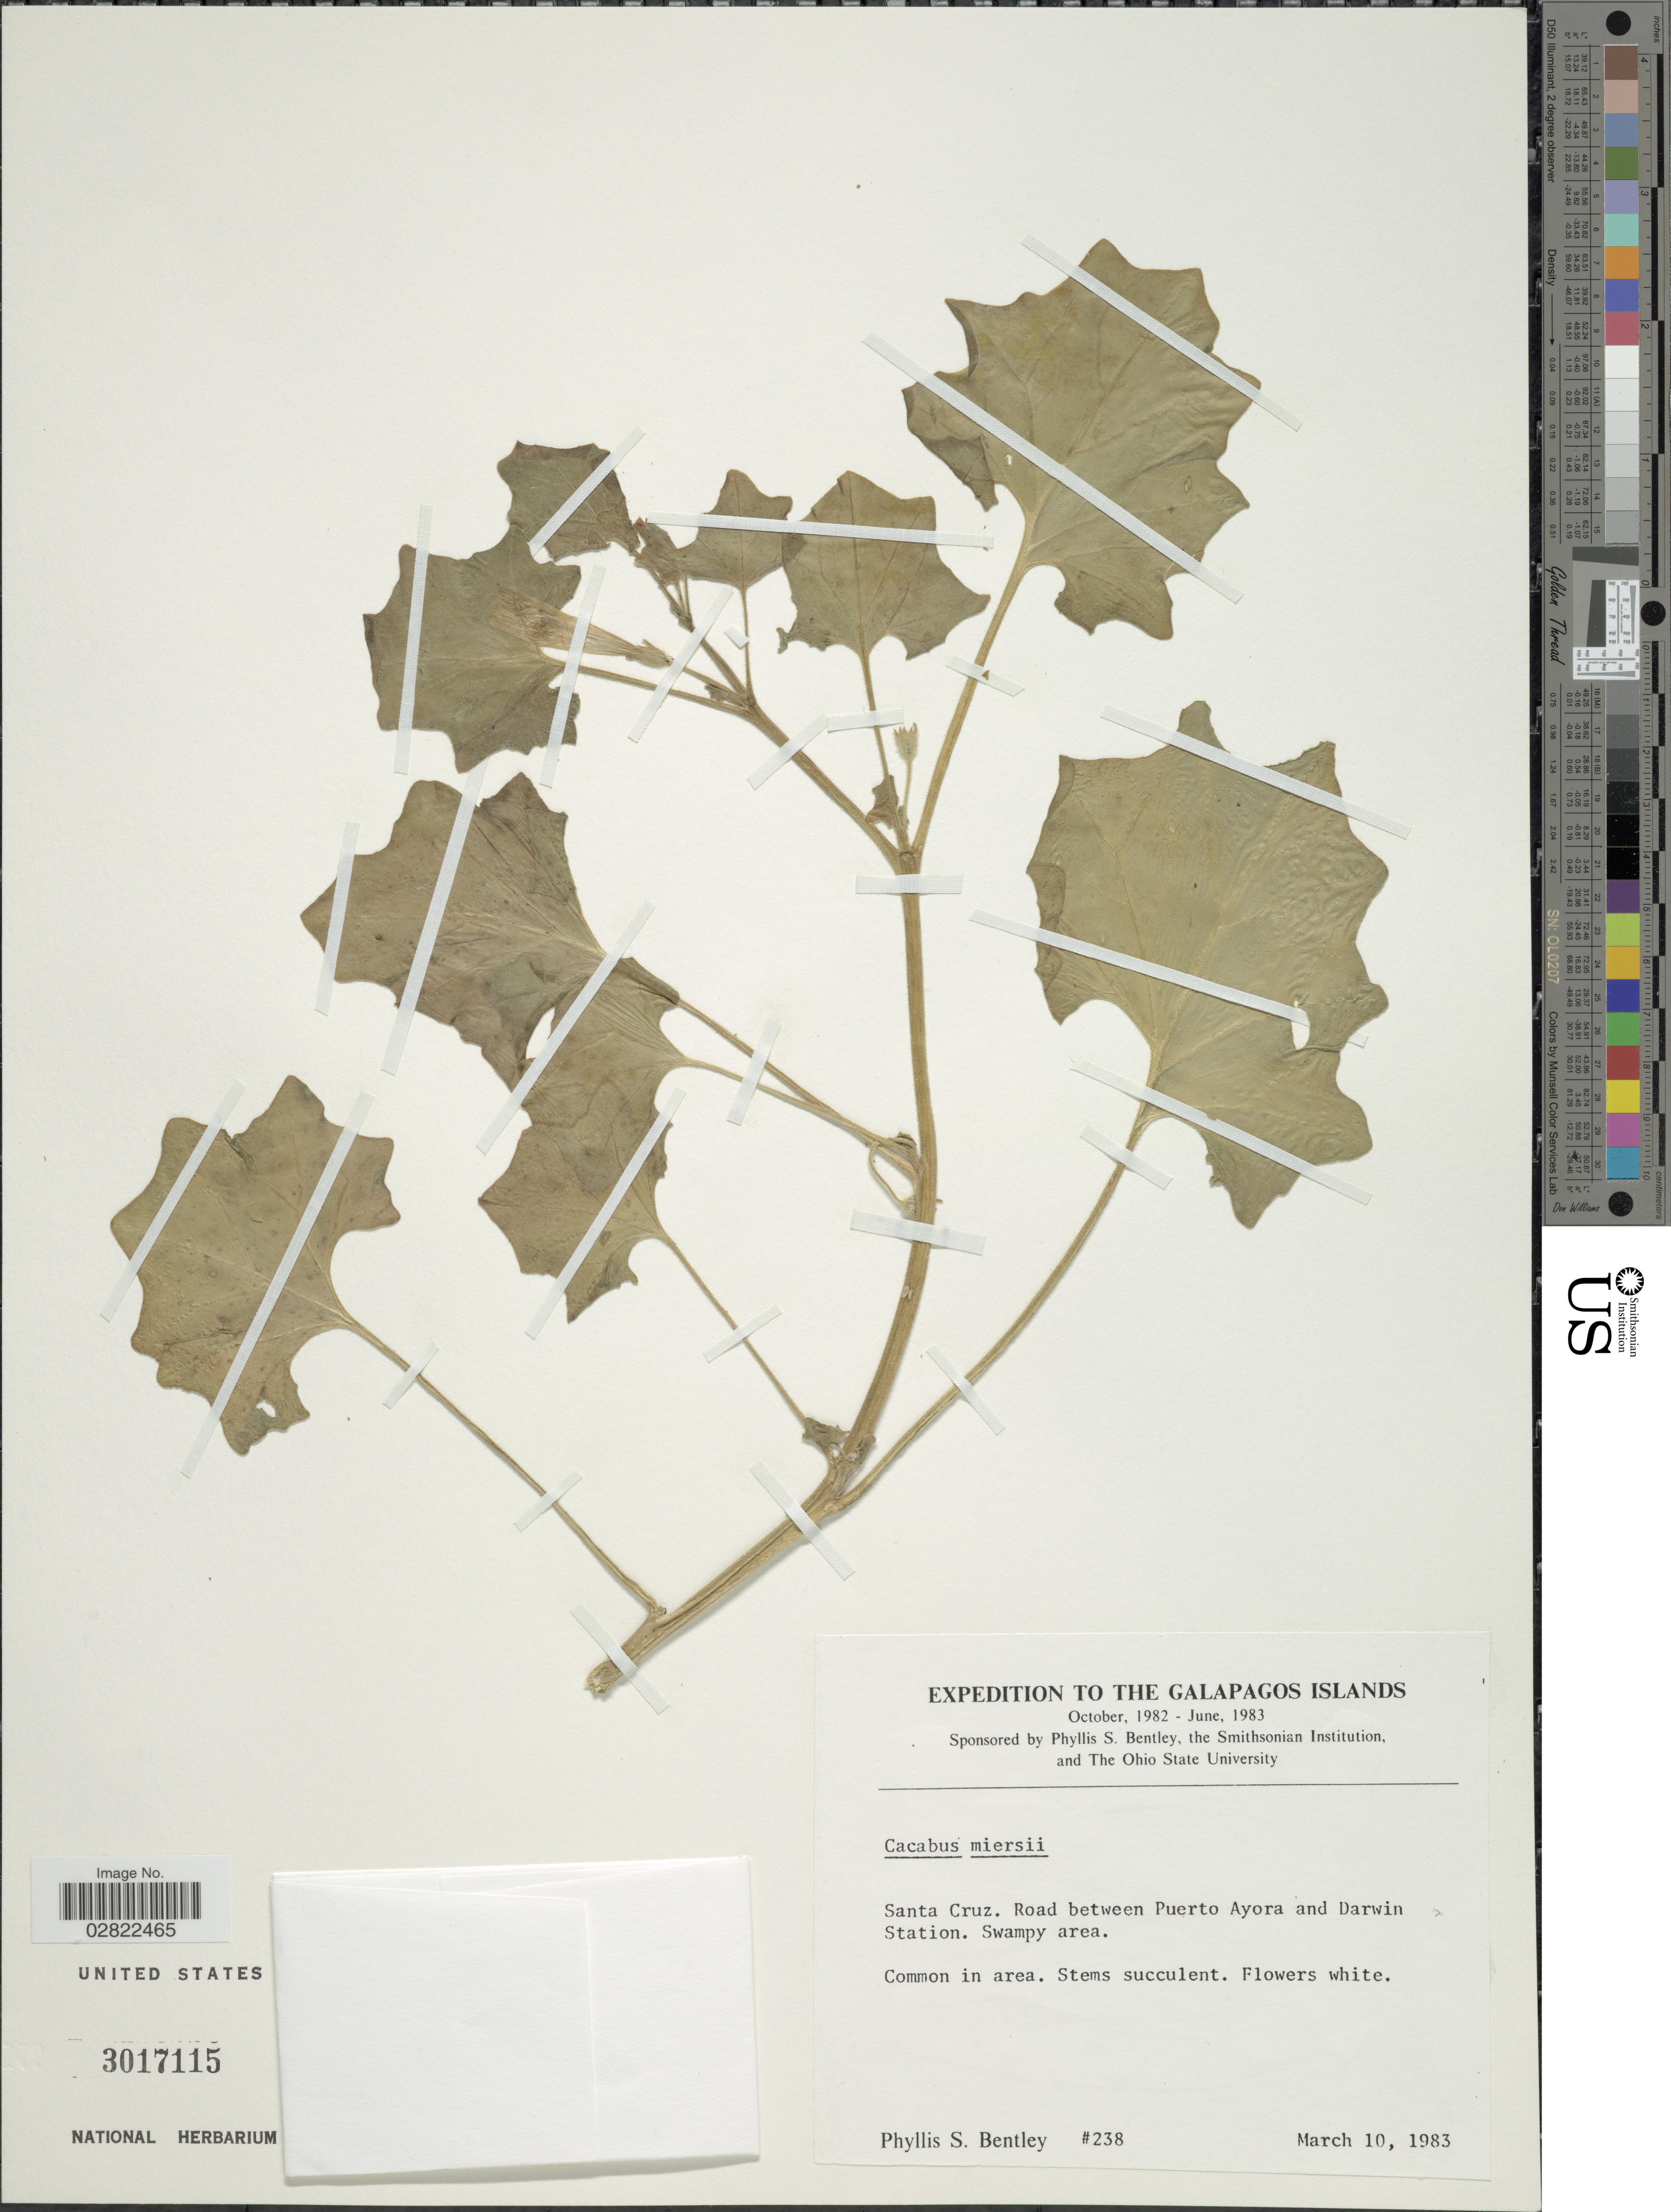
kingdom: Plantae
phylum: Tracheophyta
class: Magnoliopsida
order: Solanales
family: Solanaceae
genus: Exodeconus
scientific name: Exodeconus miersii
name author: (Hook. f.) D'Arcy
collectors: P. S. Bentley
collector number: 238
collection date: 1983-03-10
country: Ecuador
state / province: Colón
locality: The Galapagos Islands, Santa Cruz. Road between Puerto Ayora and Darwin Station.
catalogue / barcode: US 3017115